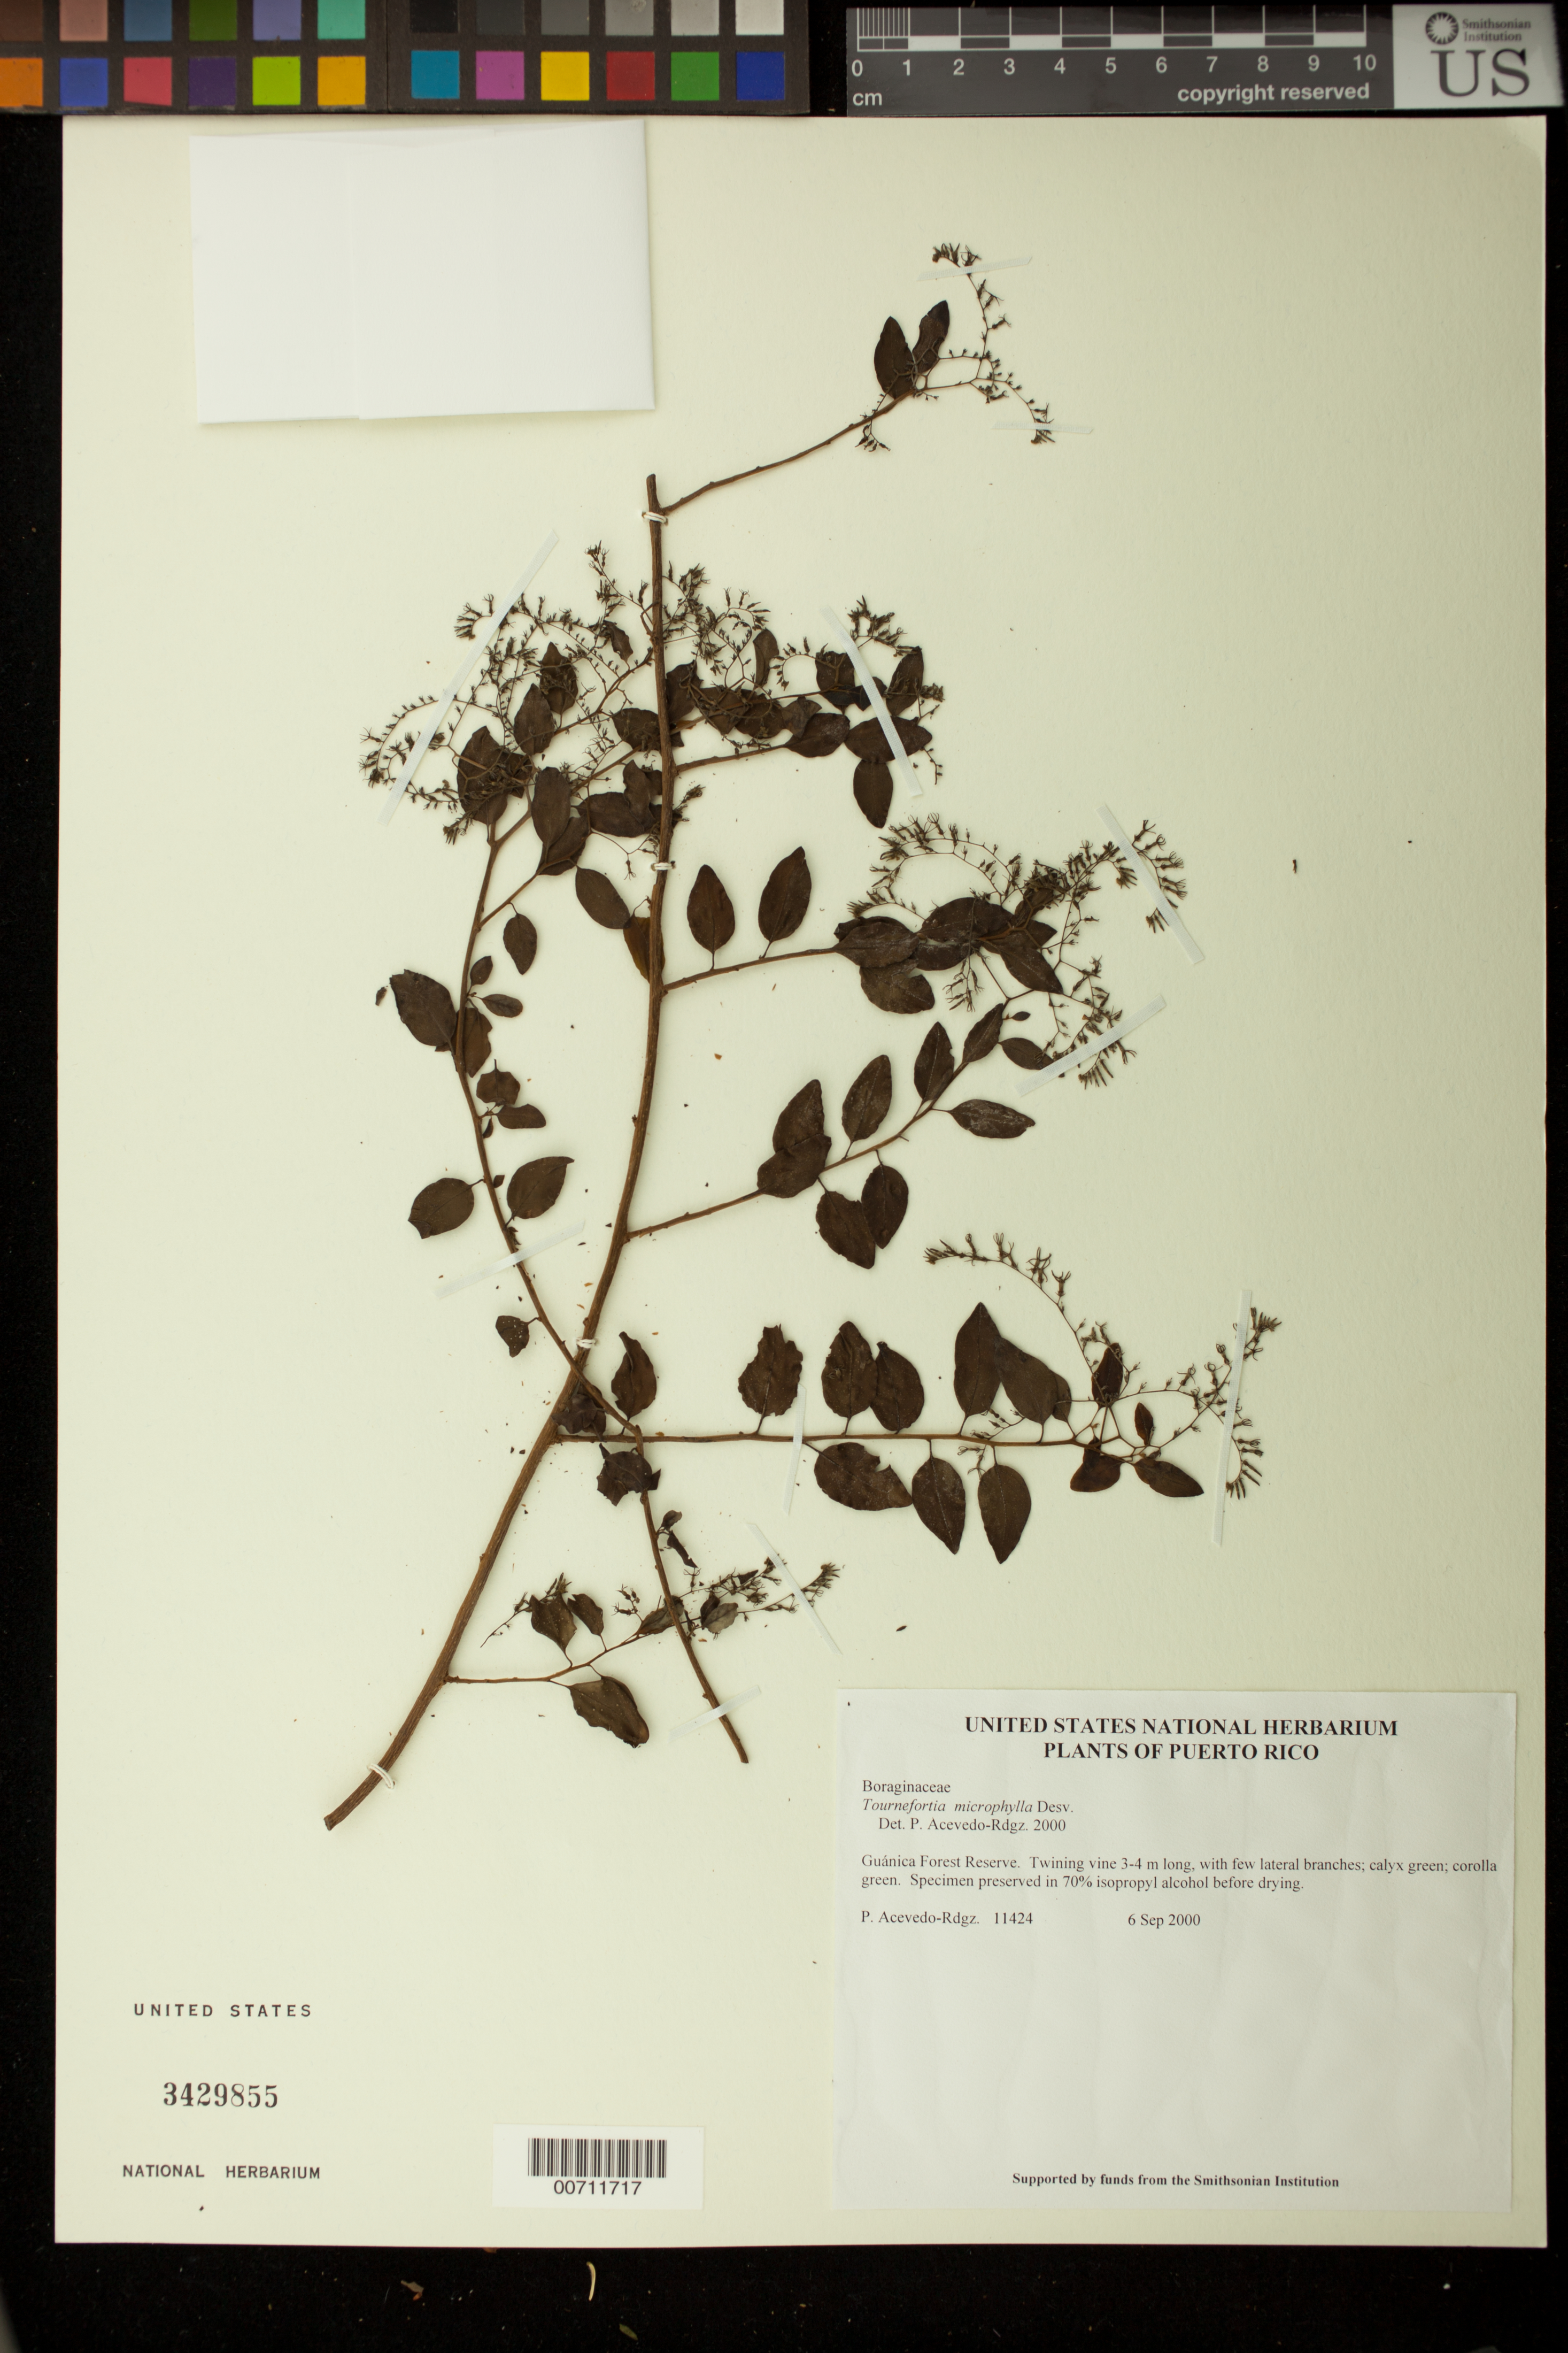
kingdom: Plantae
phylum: Tracheophyta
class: Magnoliopsida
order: Boraginales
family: Heliotropiaceae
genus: Myriopus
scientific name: Myriopus microphyllus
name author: (Bertero ex Spreng.) Feuillet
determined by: Feuillet, C.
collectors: P. Acevedo-Rodr.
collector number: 11424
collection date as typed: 06 Sep 2000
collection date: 2000-09-06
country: Puerto Rico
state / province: Guánica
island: Puerto Rico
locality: Guánica Forest Reserve.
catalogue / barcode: US 3429855